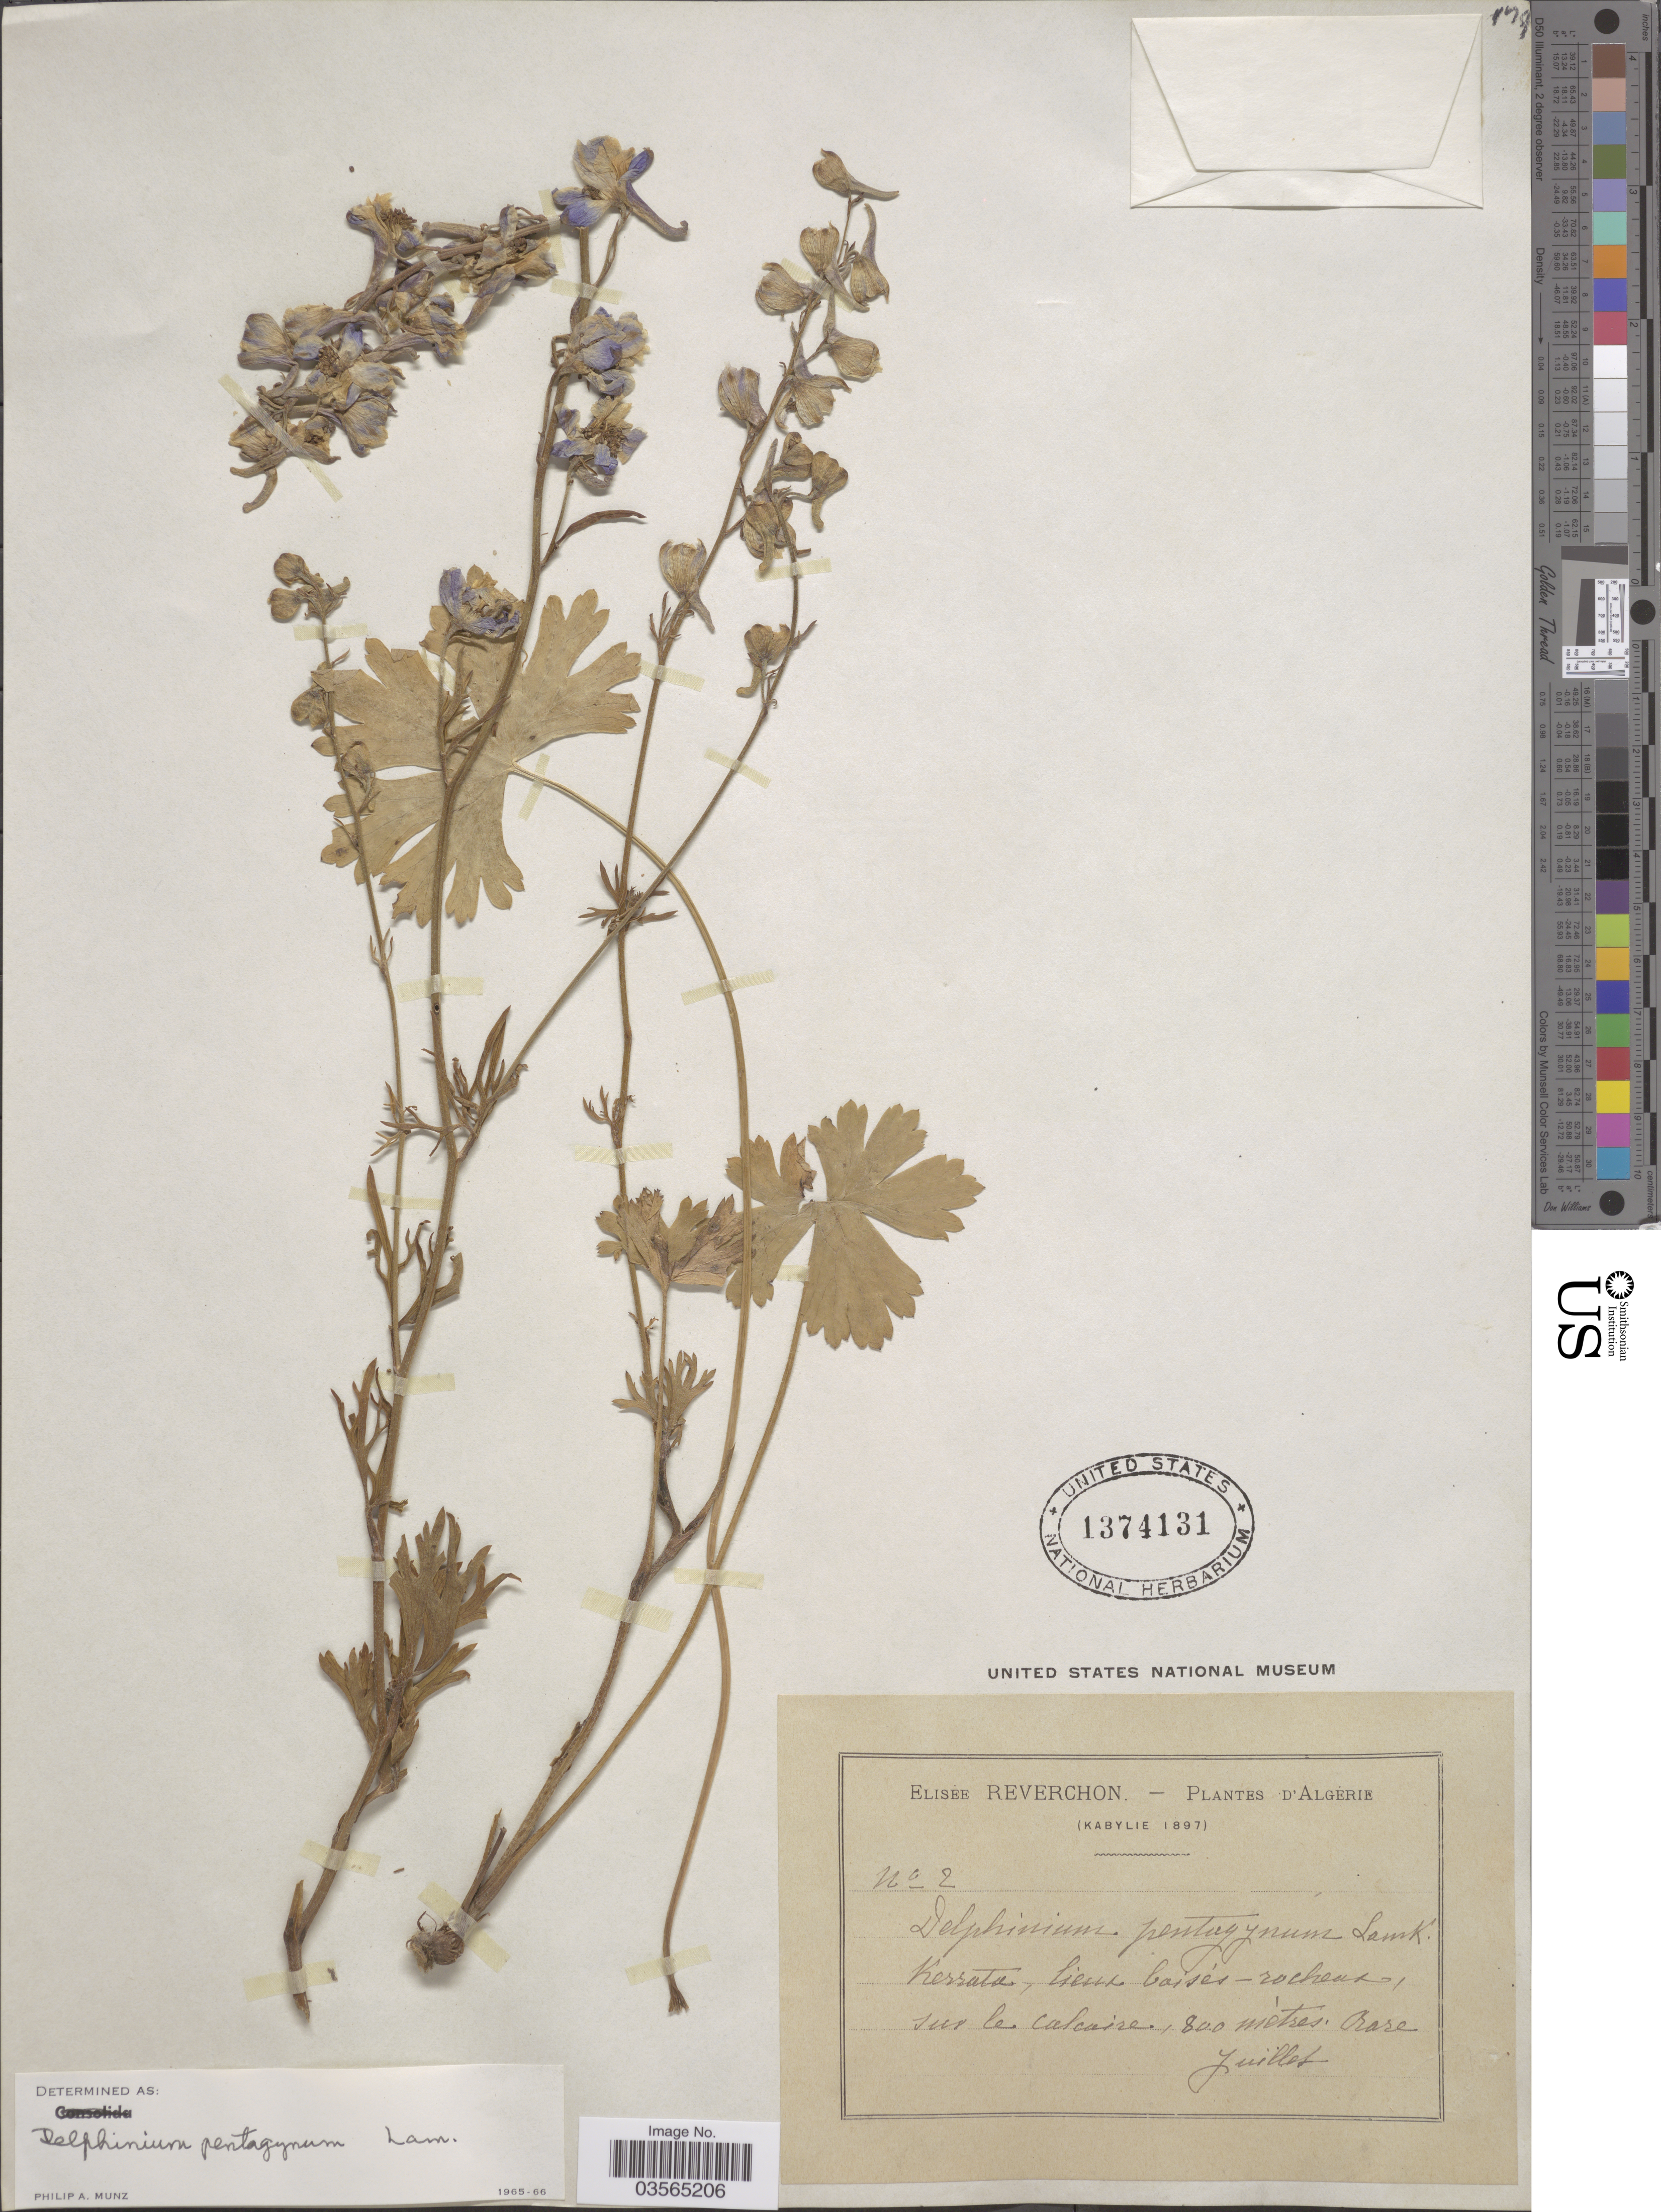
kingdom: Plantae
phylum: Tracheophyta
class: Magnoliopsida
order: Ranunculales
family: Ranunculaceae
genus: Delphinium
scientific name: Delphinium pentagynum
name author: Lam.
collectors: E. Reverchon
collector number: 2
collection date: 1897-07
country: Algeria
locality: Kabylie. Kerrata.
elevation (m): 800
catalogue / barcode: US 1374131